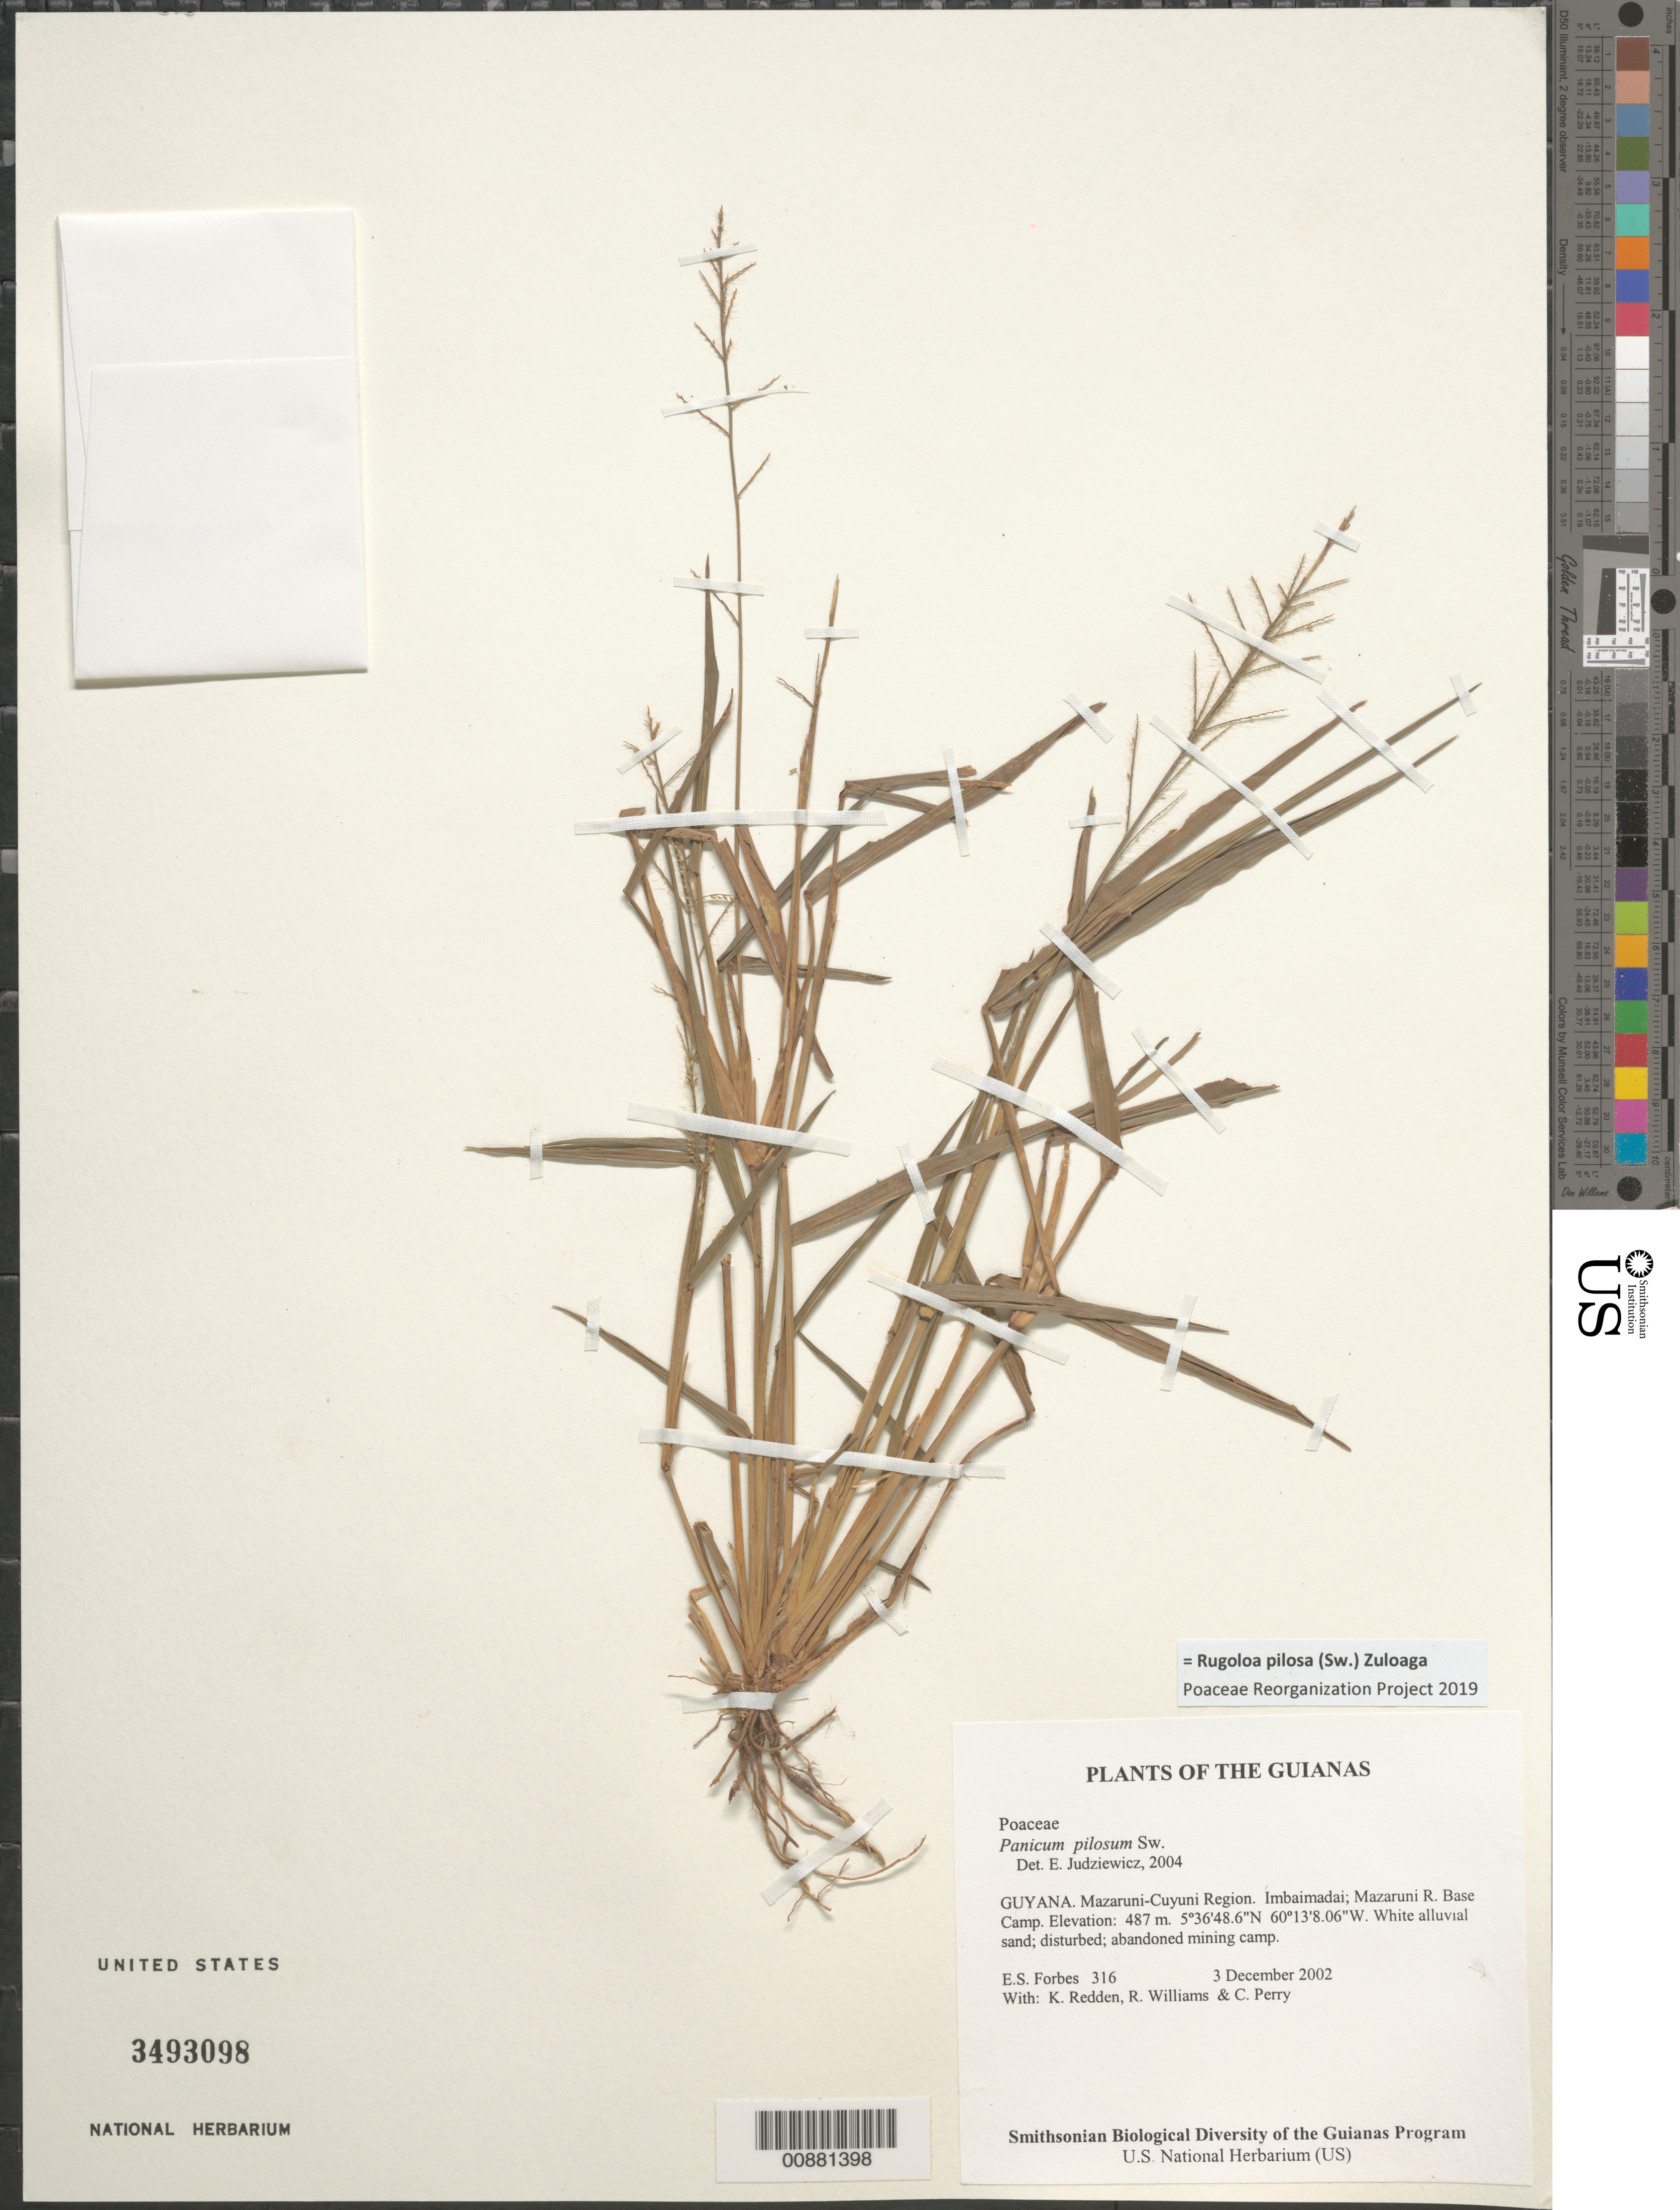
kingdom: Plantae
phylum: Tracheophyta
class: Liliopsida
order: Poales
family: Poaceae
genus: Panicum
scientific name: Panicum pilosum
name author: Sw.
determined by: Judziewicz, E. J.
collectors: E. Forbes, K. M. Redden, R. Williams & C. Perry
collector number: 316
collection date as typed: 3 December 2002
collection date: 2002-12-03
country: Guyana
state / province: Cuyuni-Mazaruni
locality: Imbaimadai; Mazaruni R. Base Camp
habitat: White alluvial sand; disturbed; abandoned mining camp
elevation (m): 487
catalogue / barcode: US 3493098